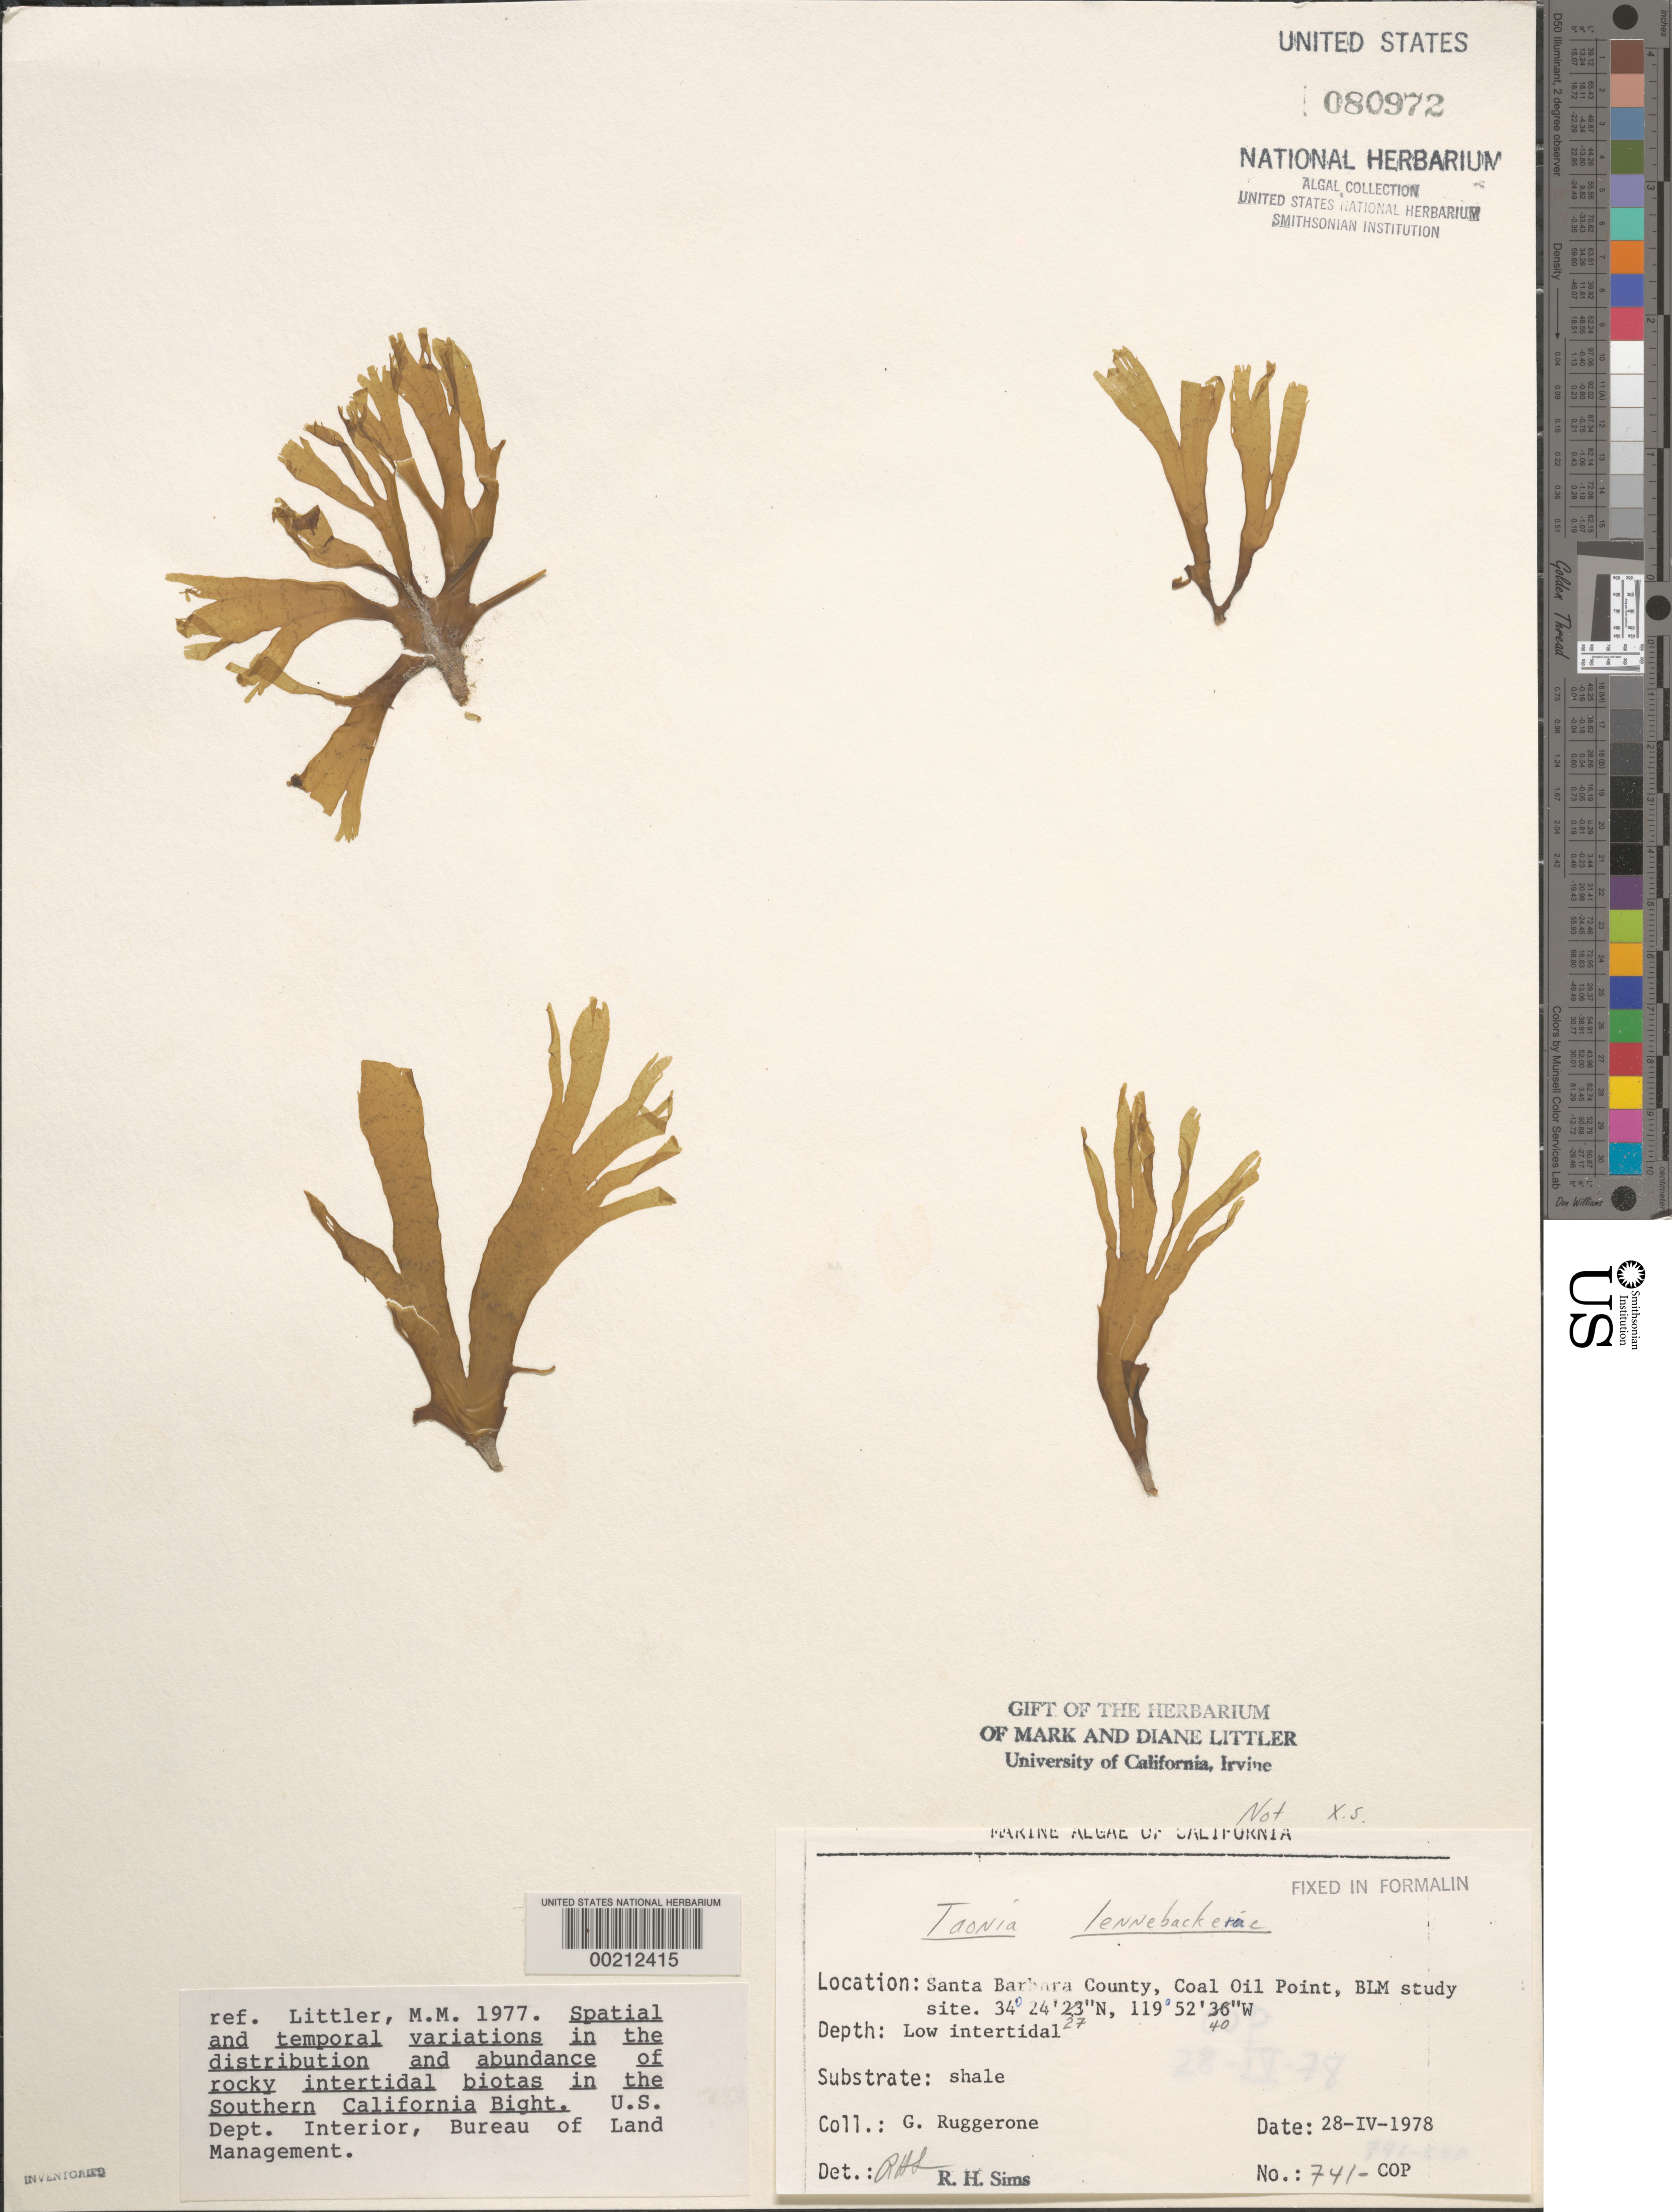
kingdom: Chromista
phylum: Ochrophyta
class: Phaeophyceae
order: Dictyotales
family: Dictyotaceae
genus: Taonia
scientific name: Taonia lennebackerae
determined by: Sims, Robert H.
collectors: G. Ruggerone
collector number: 741-cop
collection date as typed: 28 Apr 1978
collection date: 1978-04-28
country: United States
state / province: California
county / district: Santa Barbara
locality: Coal Oil Point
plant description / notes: BLM-SOCALBIGHT Rocky Intertidal Survey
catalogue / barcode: US 80972